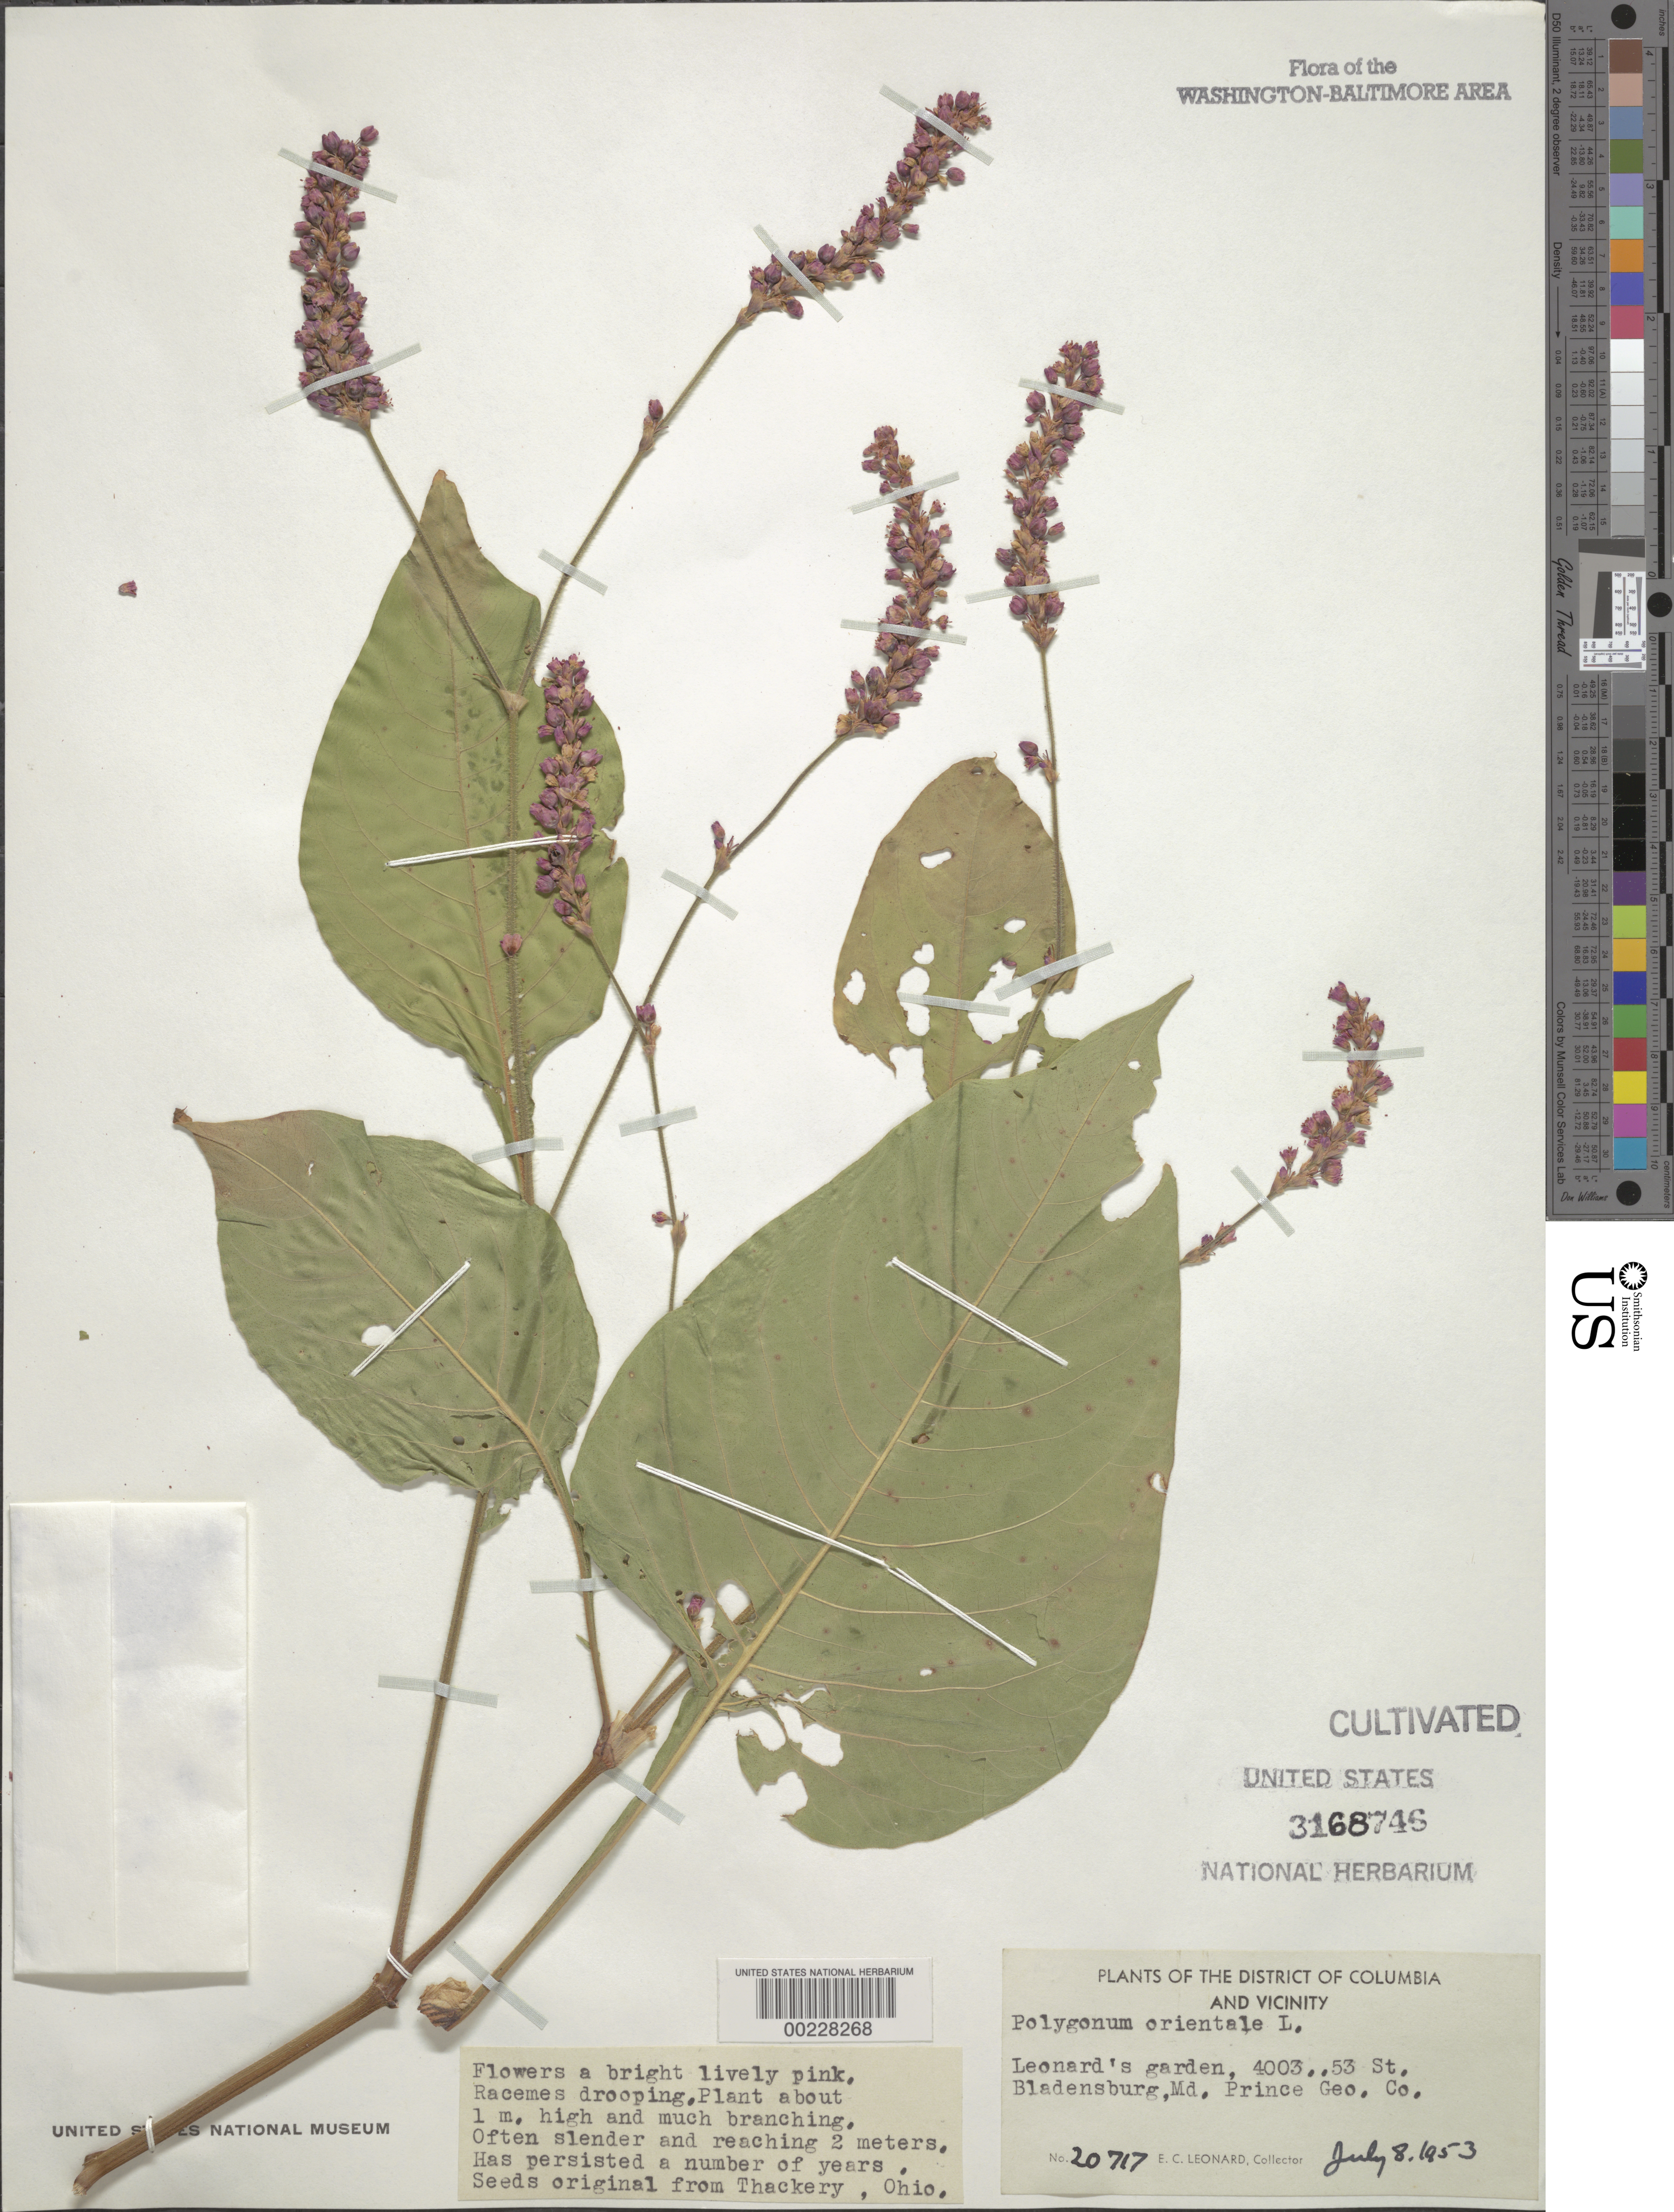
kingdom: Plantae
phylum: Tracheophyta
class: Magnoliopsida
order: Caryophyllales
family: Polygonaceae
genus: Polygonum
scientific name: Polygonum orientale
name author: L.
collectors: E. C. Leonard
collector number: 20717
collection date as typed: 08 Jul 1953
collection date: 1953-07-08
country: United States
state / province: Maryland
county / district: Prince George's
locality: Bladensburg, 4003 53rd St, Leonard's Garden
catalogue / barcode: US 3168746